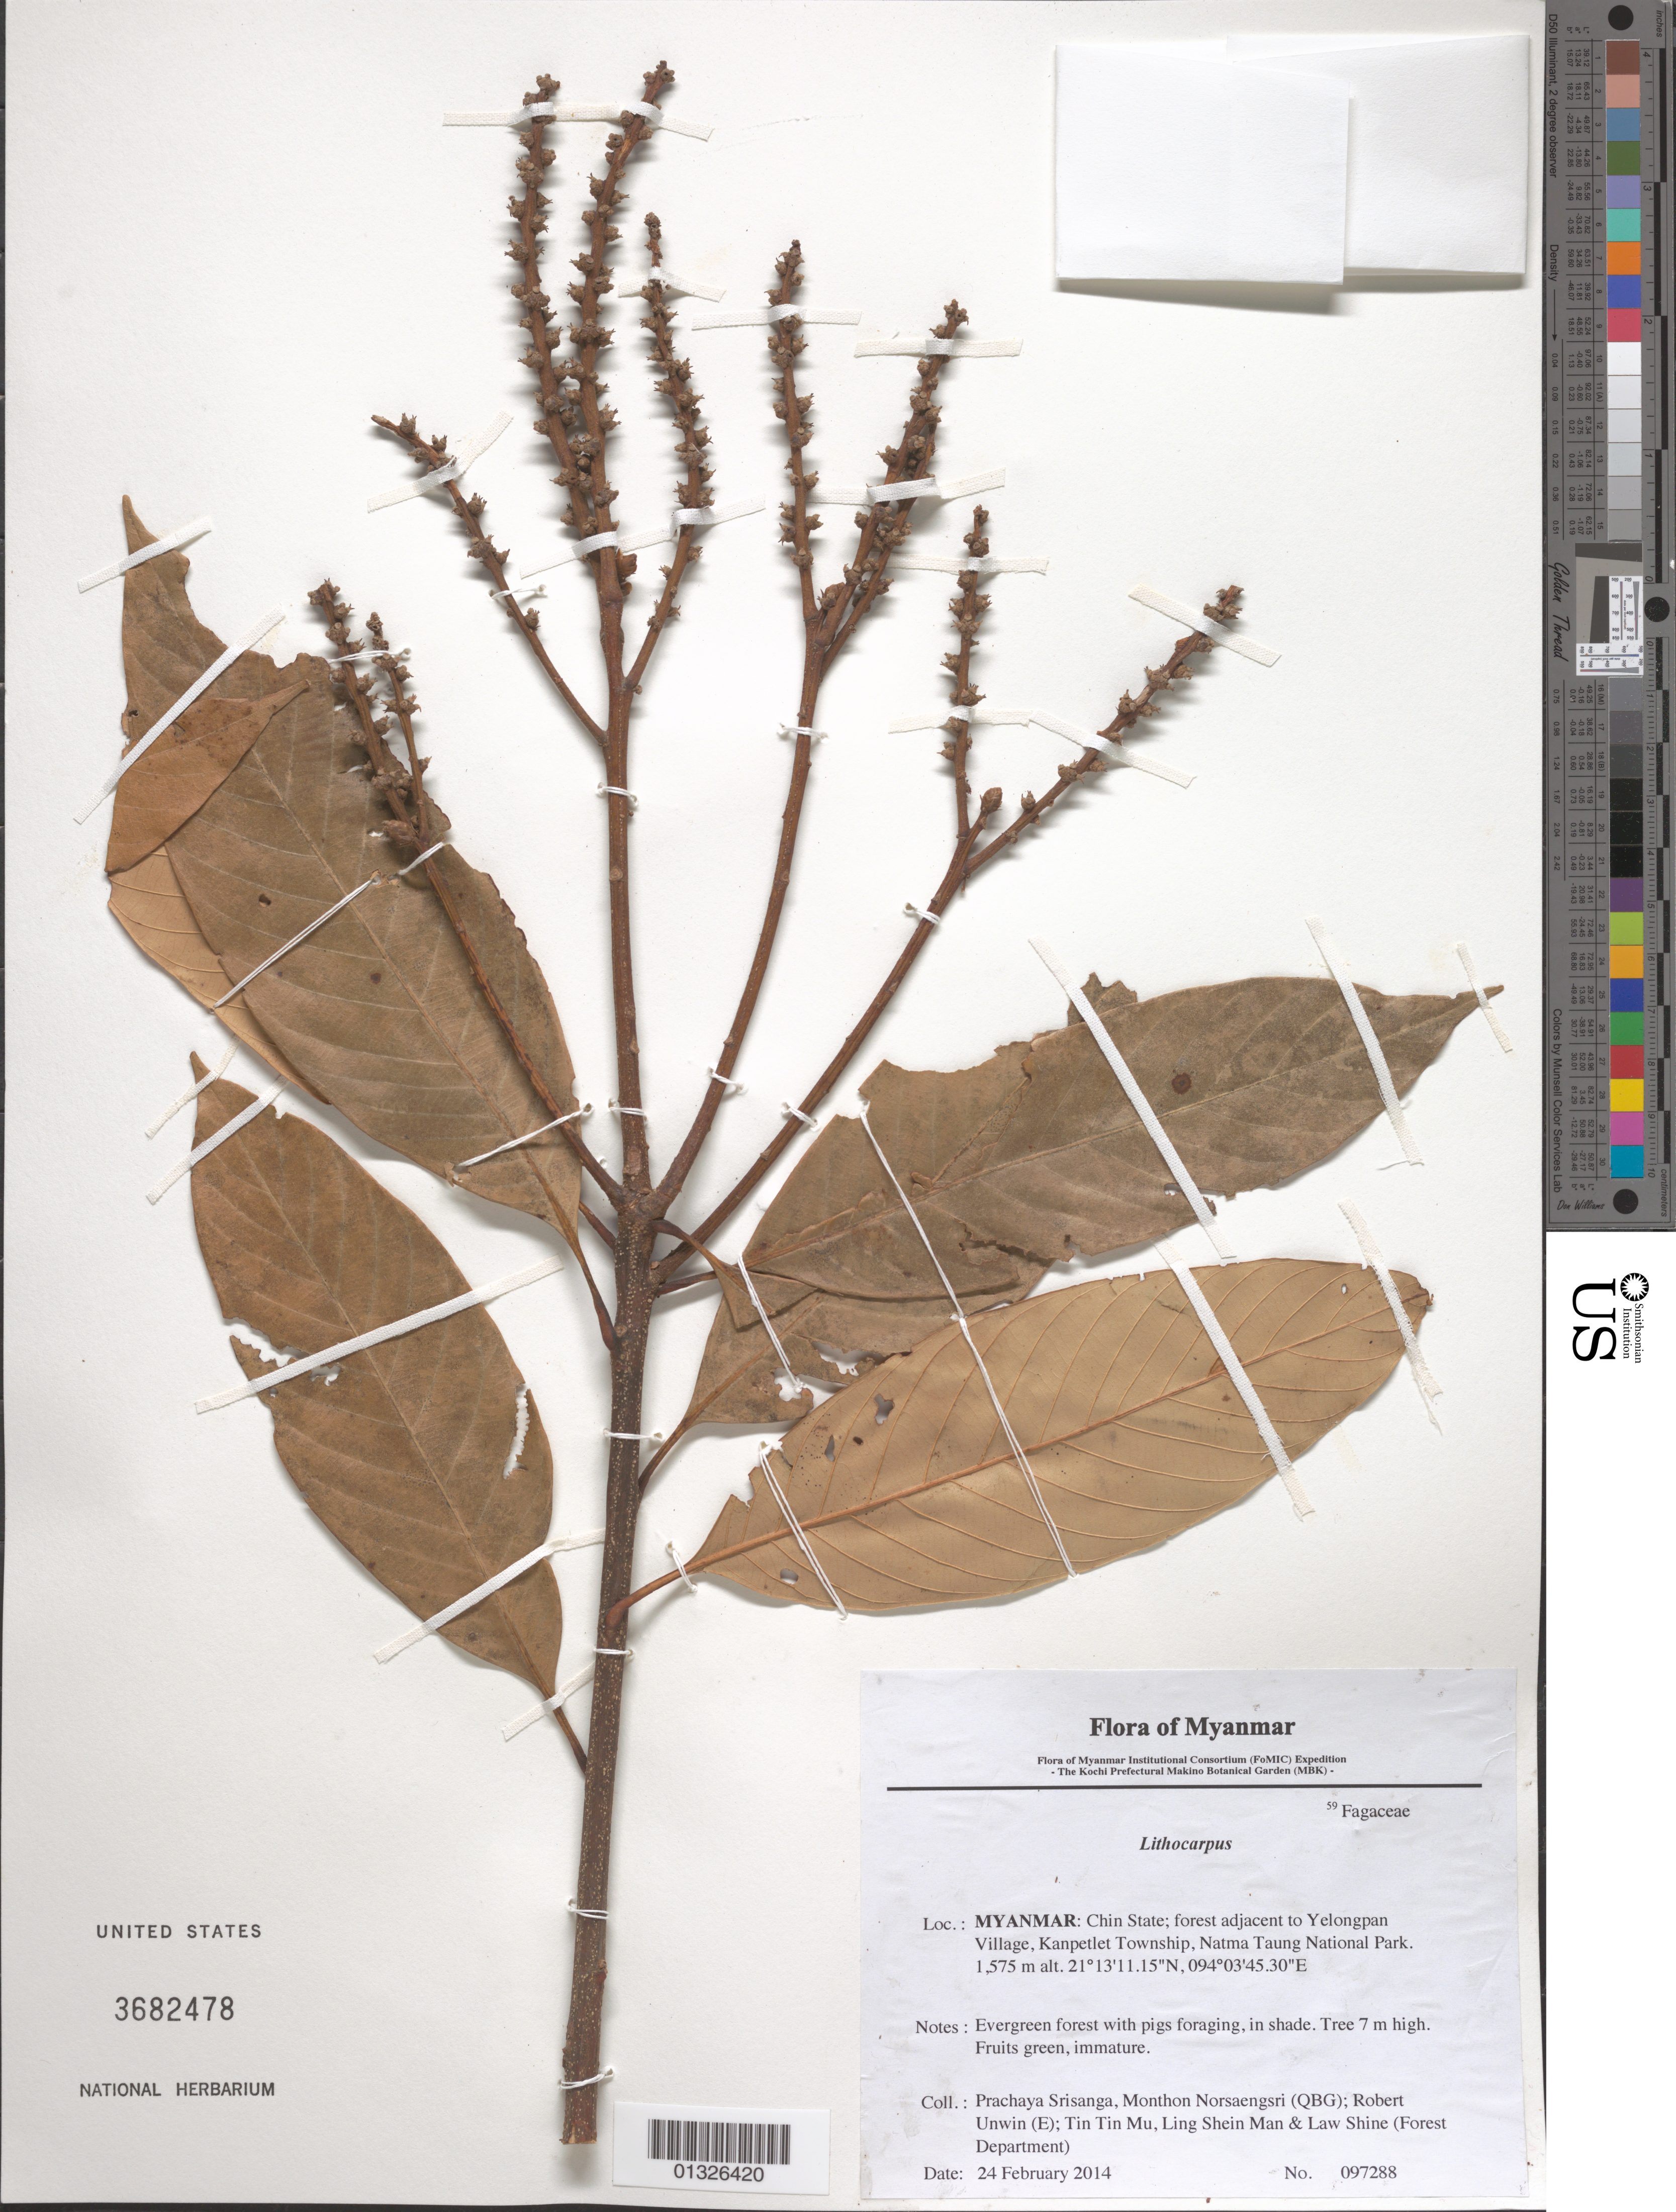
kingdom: Plantae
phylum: Tracheophyta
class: Magnoliopsida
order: Fagales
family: Fagaceae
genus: Lithocarpus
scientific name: Lithocarpus sp.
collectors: P. Srisanga, M. Norsaengsri, R. Unwin, Tin Tin Mu, Ling Shein Man & L. Shine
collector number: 97288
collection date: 2014-02-24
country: Myanmar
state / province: Chin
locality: Forest adjacent to Yelongpan Village, Kanpetlet Township, Natma Taung National Park.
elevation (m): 1575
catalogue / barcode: US 3682478